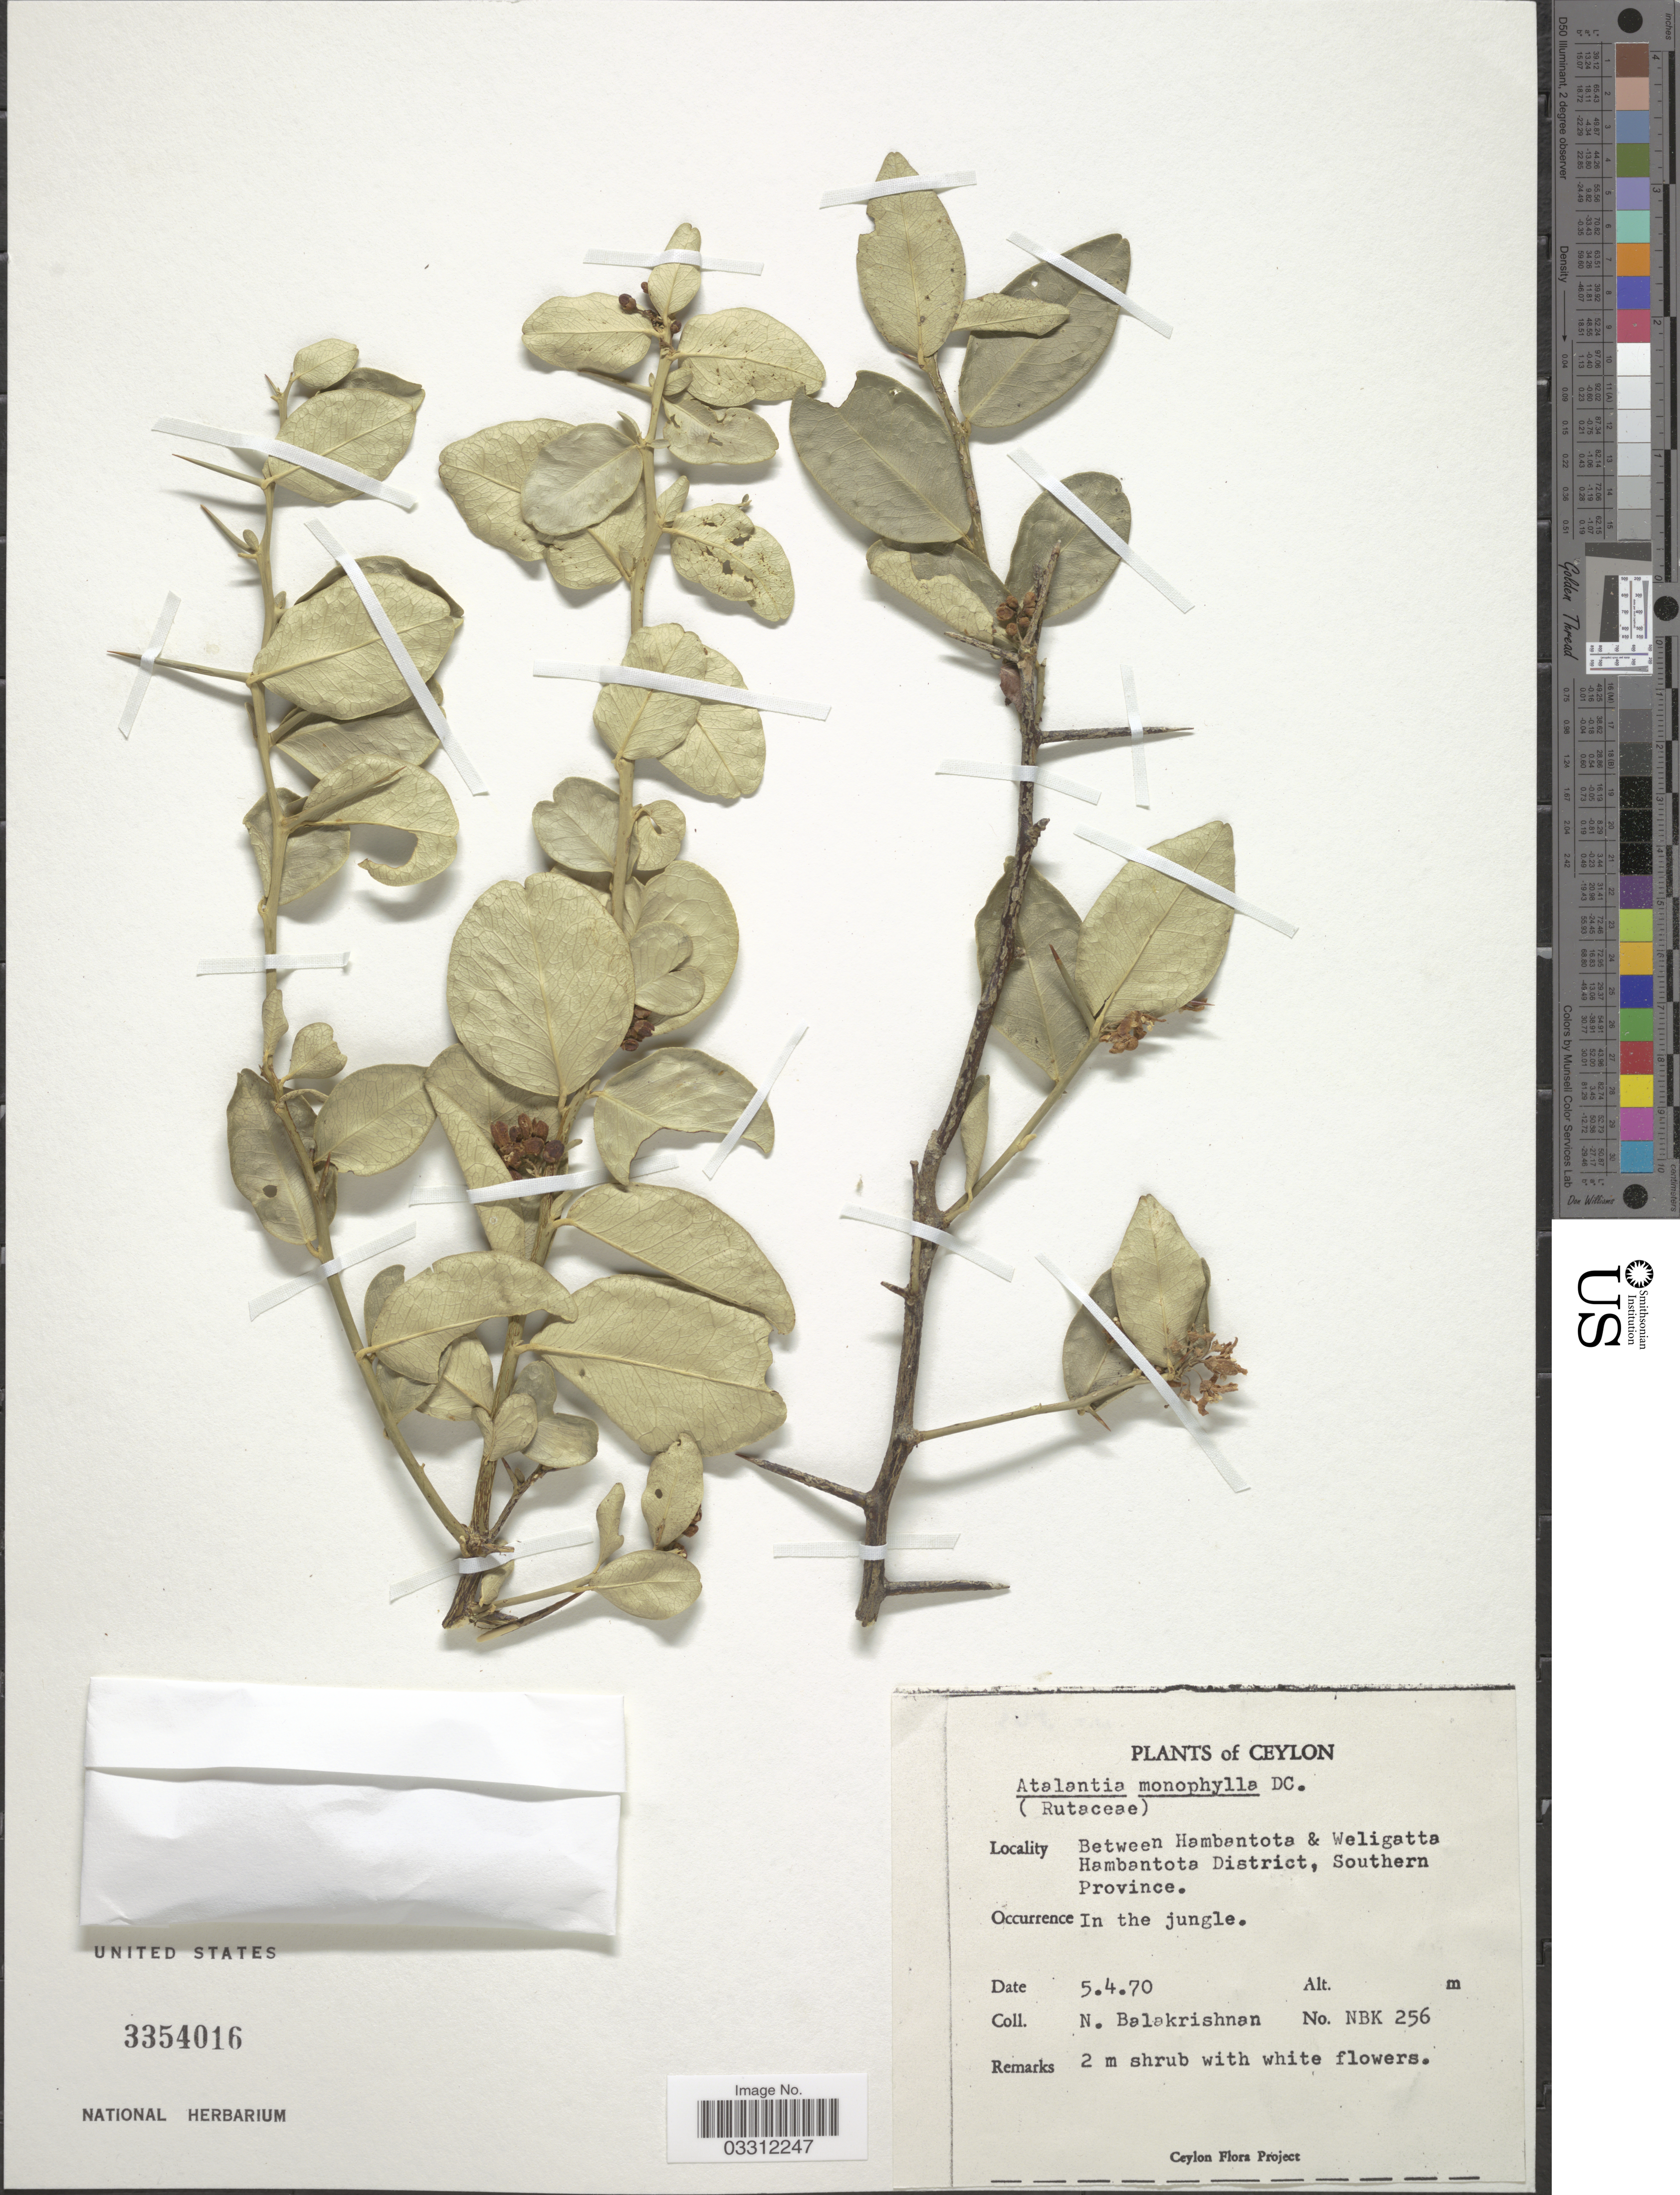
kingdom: Plantae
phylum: Tracheophyta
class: Magnoliopsida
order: Sapindales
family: Rutaceae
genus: Atalantia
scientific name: Atalantia monophylla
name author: (L.) DC.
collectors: N. Balakrishnan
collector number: NBK256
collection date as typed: Transcribed d/m/y: 5/4/70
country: Sri Lanka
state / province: Southern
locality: Ceylon, Between Hambantota & Weligatta Hambantota District.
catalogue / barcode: US 3354016